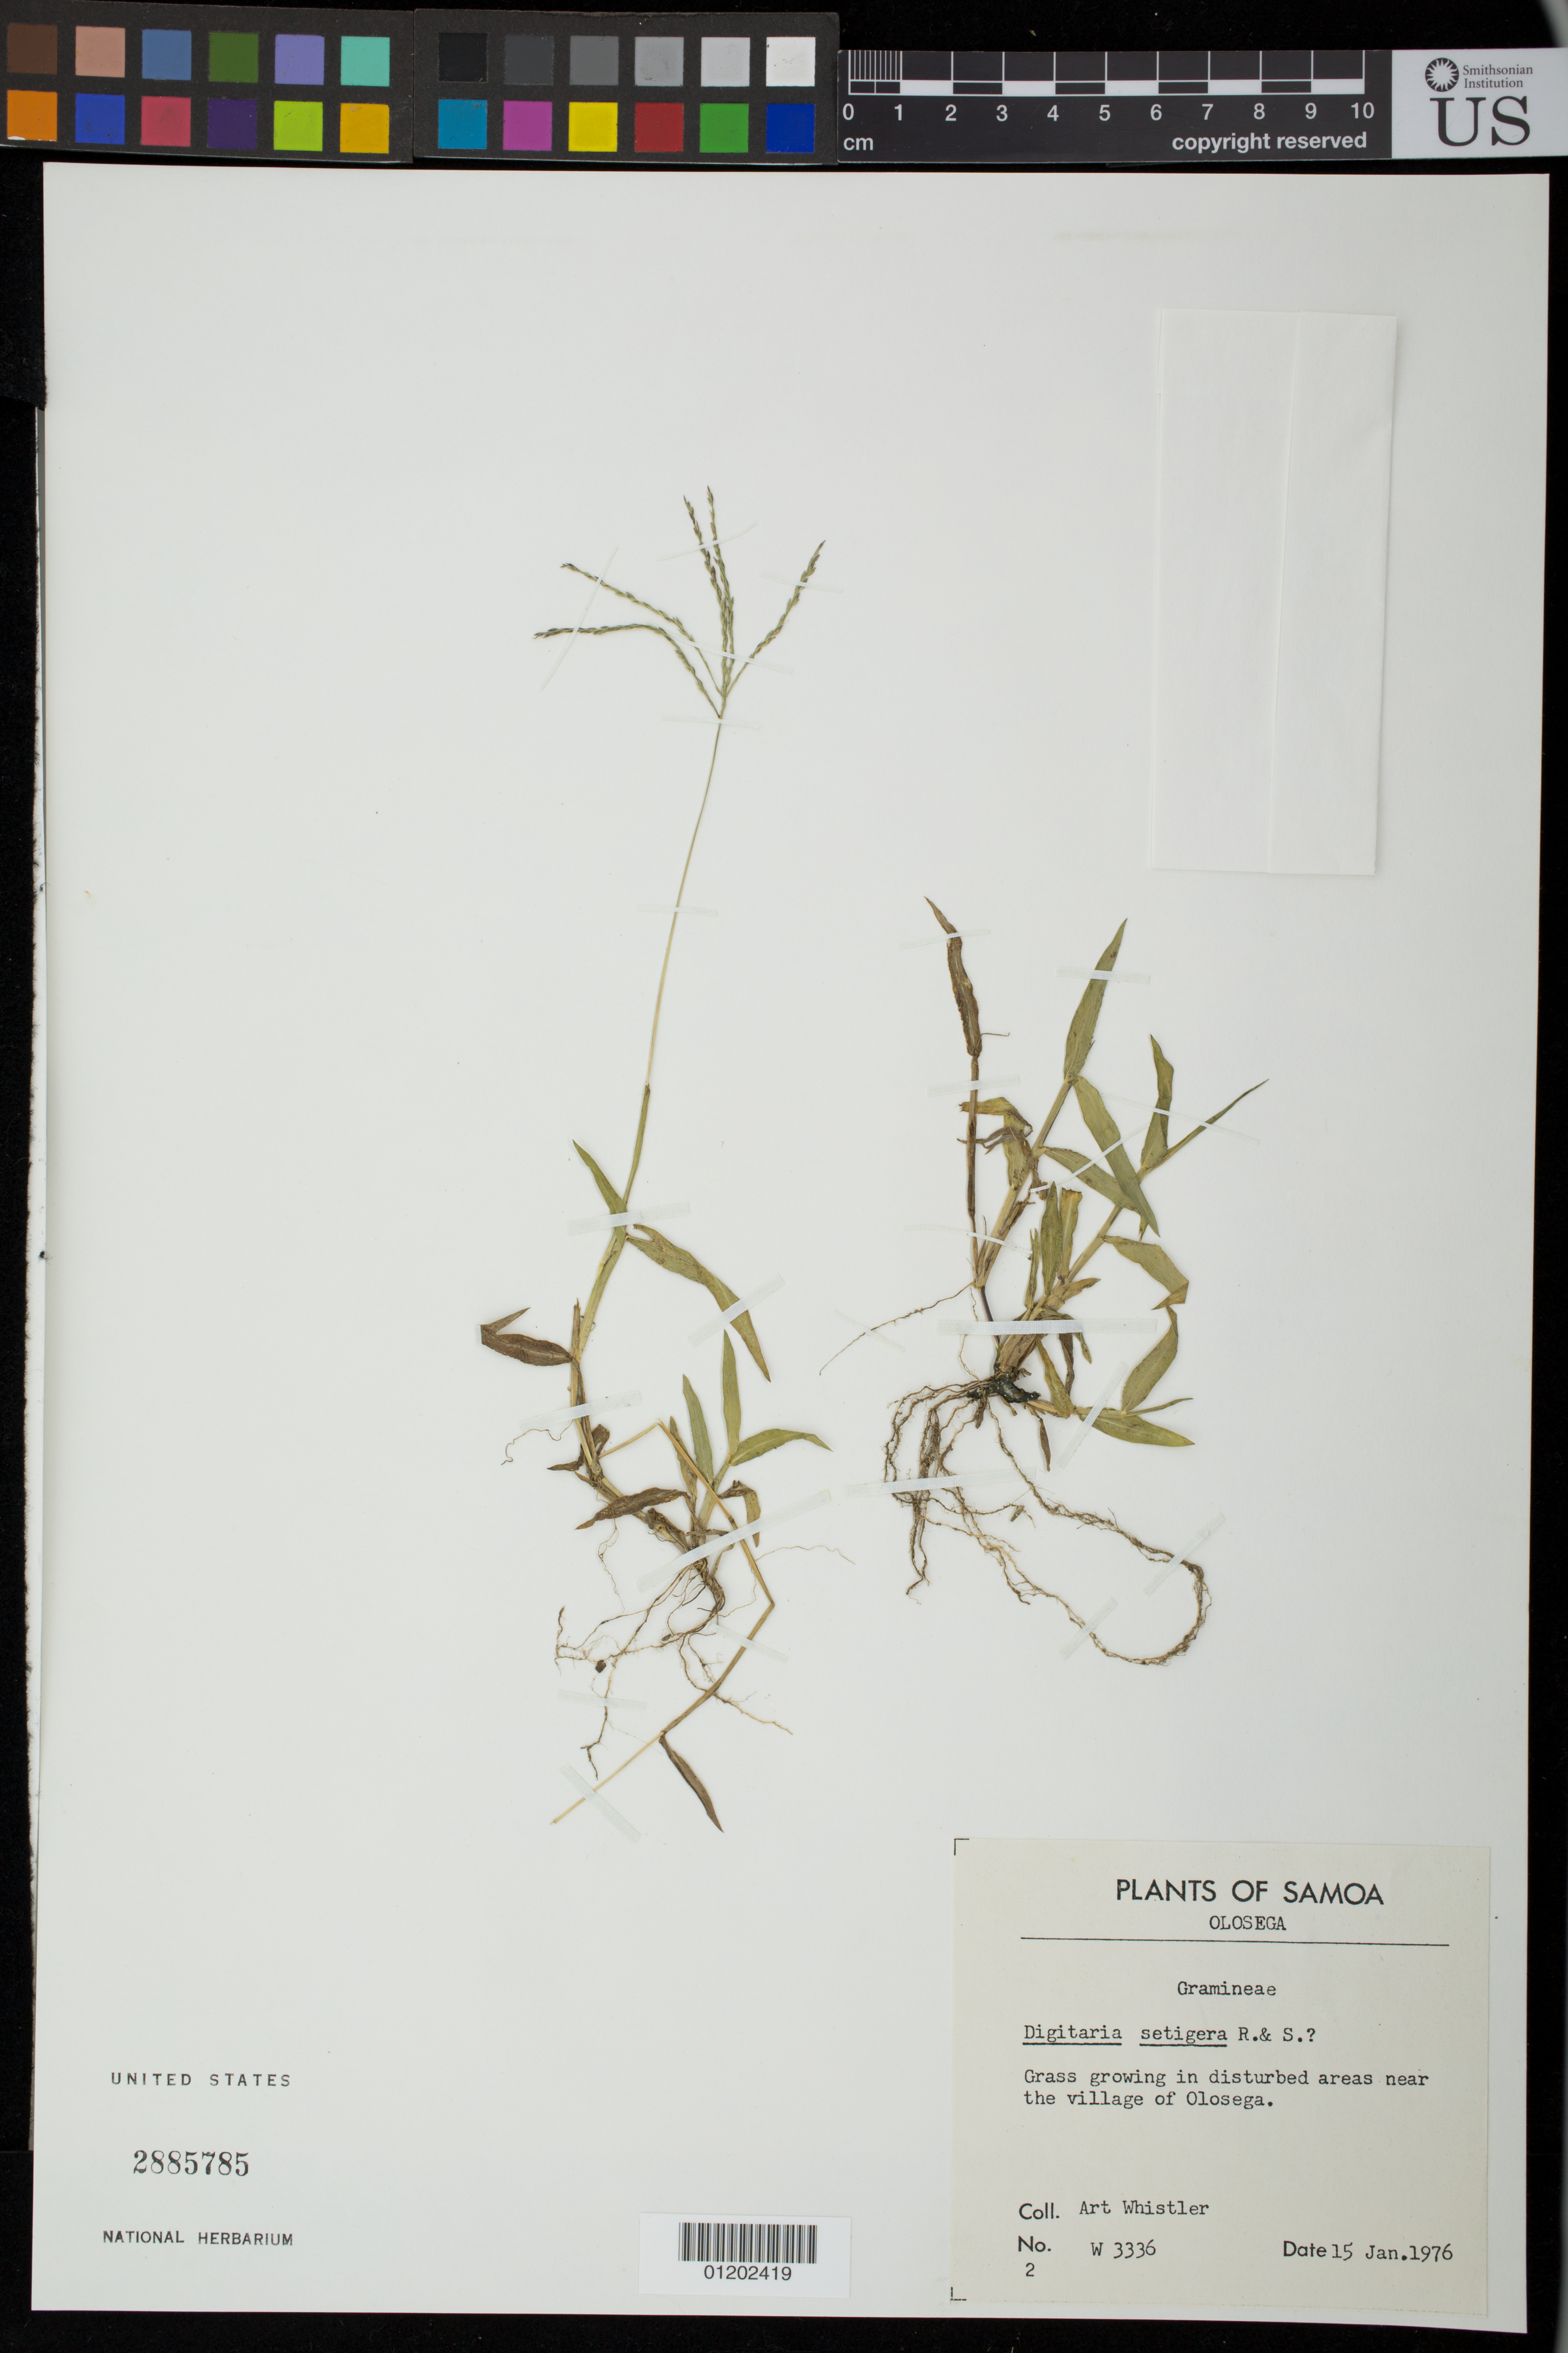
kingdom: Plantae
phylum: Tracheophyta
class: Liliopsida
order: Poales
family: Poaceae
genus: Digitaria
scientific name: Digitaria setigera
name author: Roth ex Roem. & Schult.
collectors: A. Whistler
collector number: W3336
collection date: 1976-01-15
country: American Samoa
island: Olosega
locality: Near the village of olosega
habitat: disturbed areas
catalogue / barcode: US 2885785